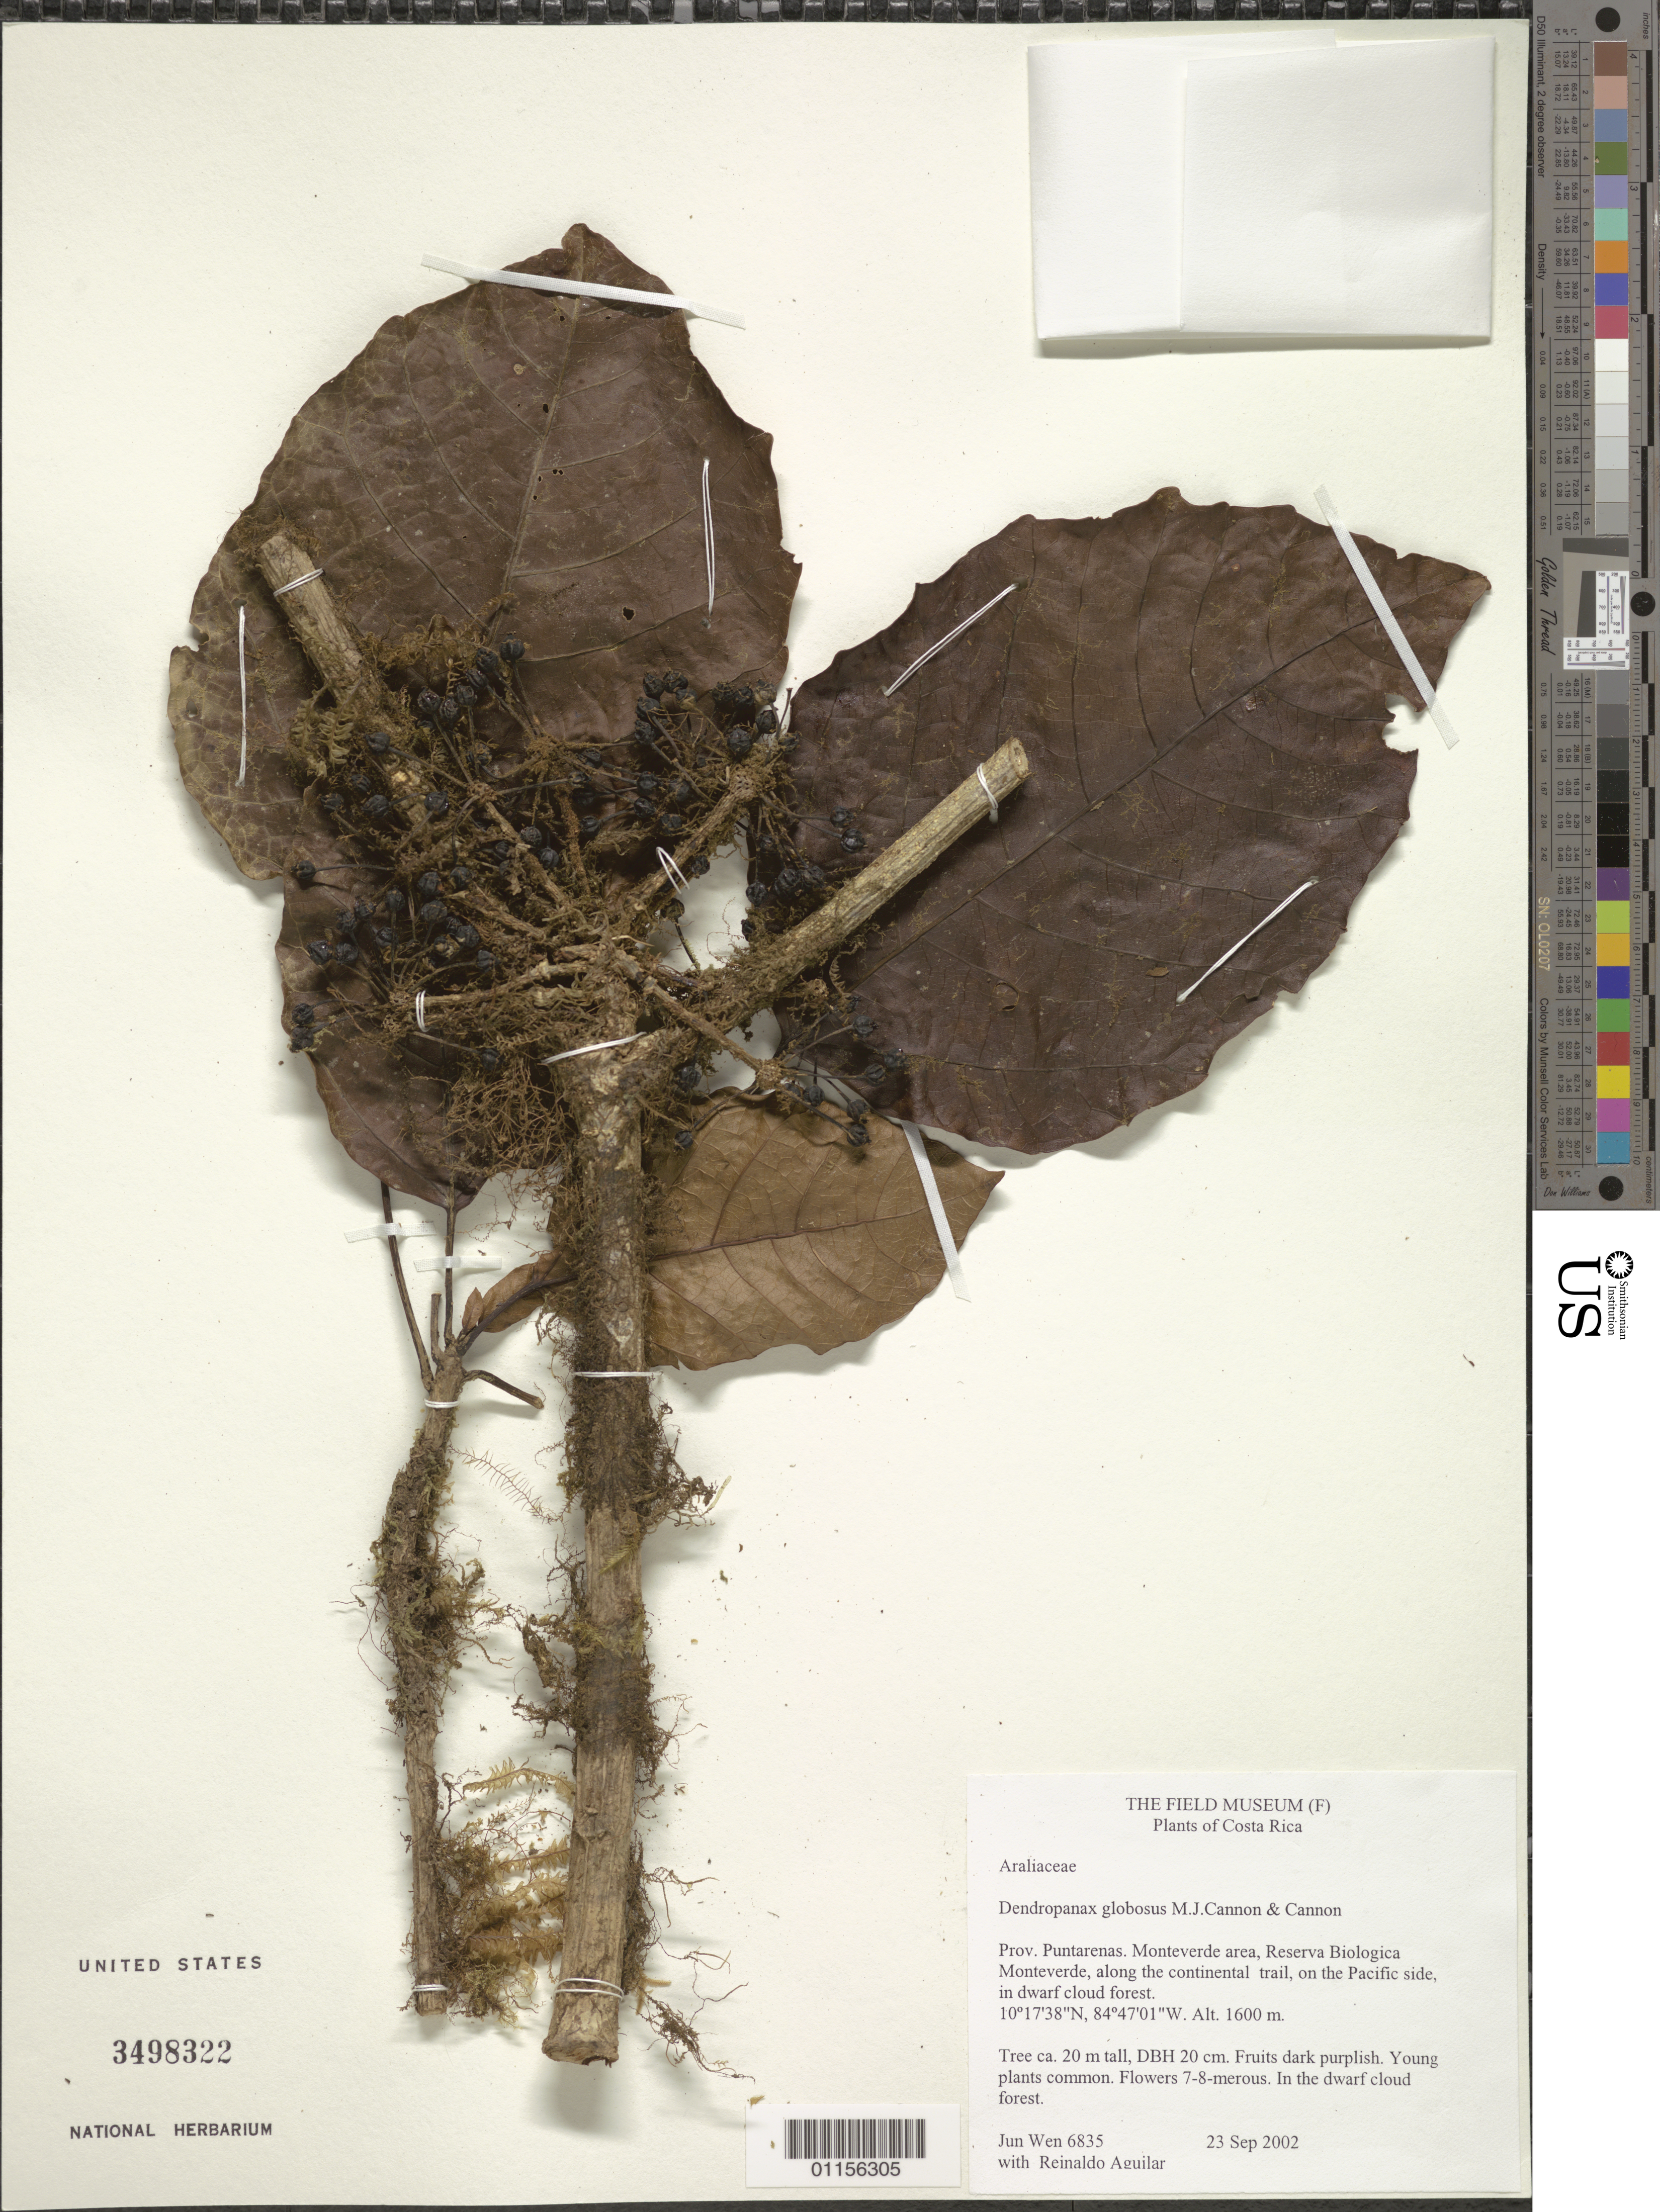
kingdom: Plantae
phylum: Tracheophyta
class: Magnoliopsida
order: Apiales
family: Araliaceae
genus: Dendropanax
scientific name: Dendropanax globosus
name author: M.J. Cannon & J. Cannon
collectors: J. Wen & R. Aguilar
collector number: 6835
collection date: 2002-09-23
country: Costa Rica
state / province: Puntarenas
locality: Monteverde area, Reserva Biologica Monteverde.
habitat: Tree, young plants common. Along the continental trail, on the Pacific side, in dwarf cloud forest.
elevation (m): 1600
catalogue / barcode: US 3498322